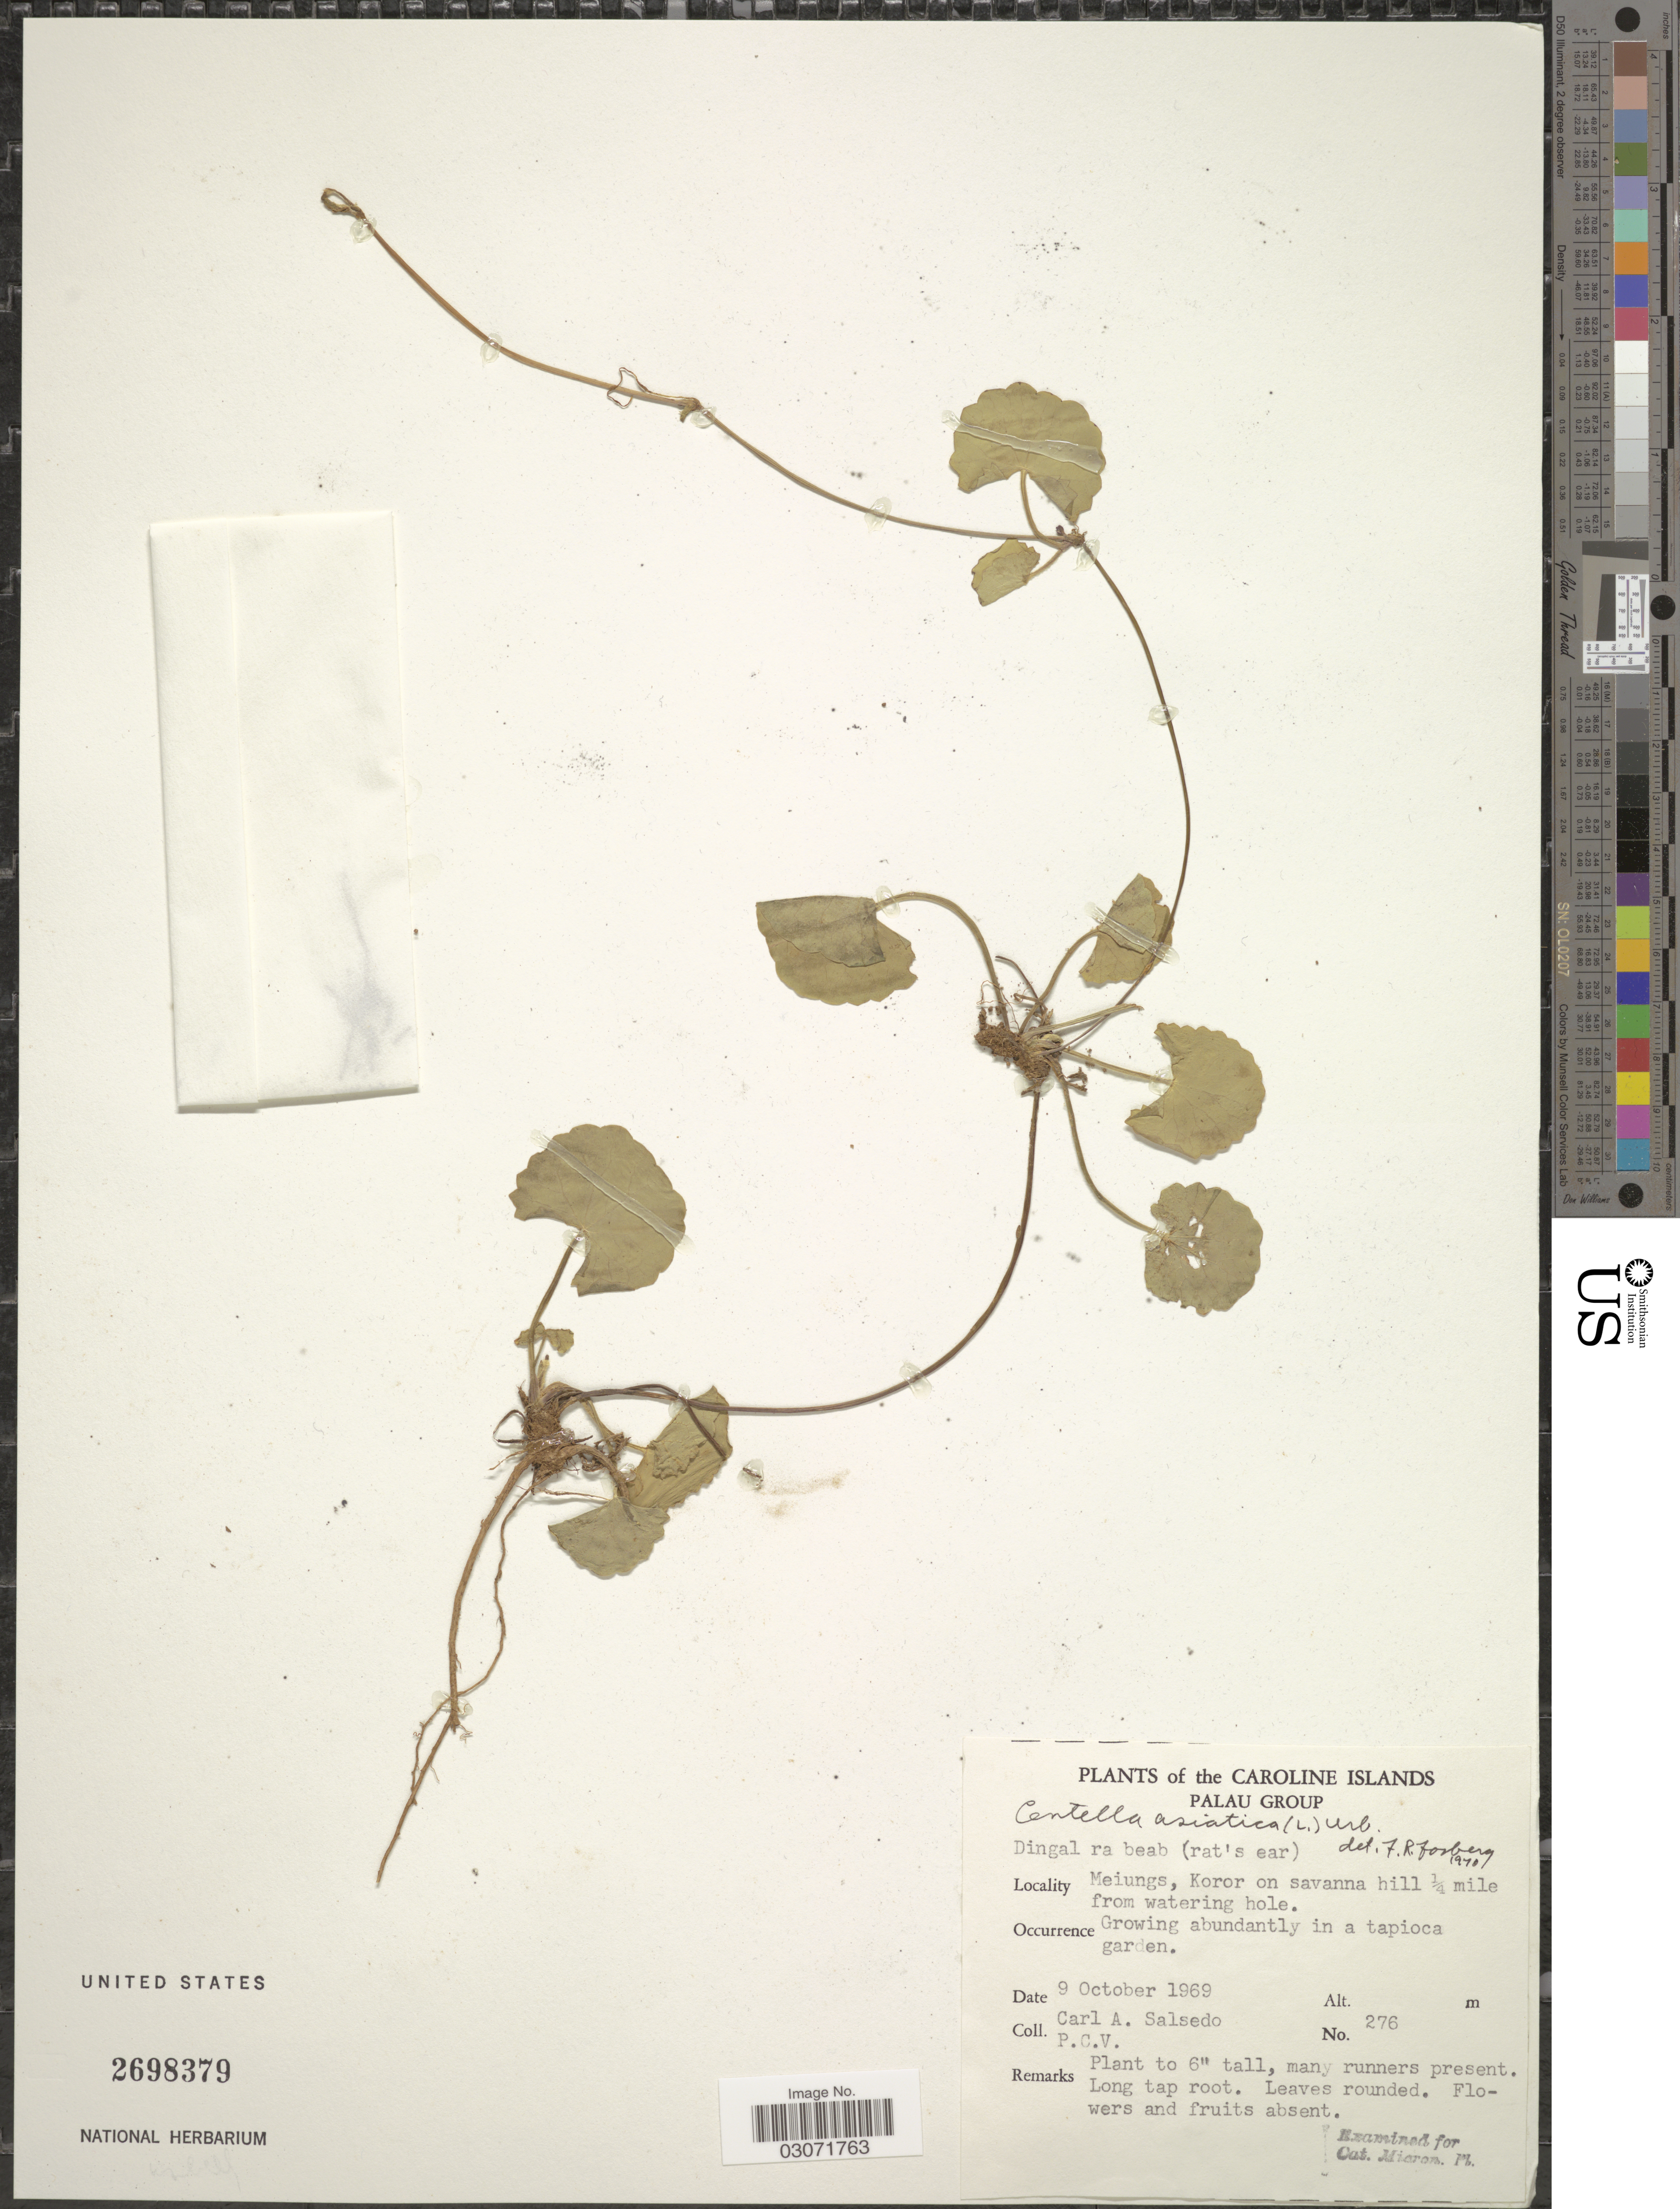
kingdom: Plantae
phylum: Tracheophyta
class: Magnoliopsida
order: Apiales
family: Apiaceae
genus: Centella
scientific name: Centella asiatica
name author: (L.) Urb.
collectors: C.A. Salsedo & P. C. V.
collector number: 276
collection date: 1969-10-09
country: Palau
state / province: Belau Outliers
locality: The Caroline Islands. Palau Group. Meiungs, Koror on savanna hill ¼ mile from watering hole.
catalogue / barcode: US 2698379